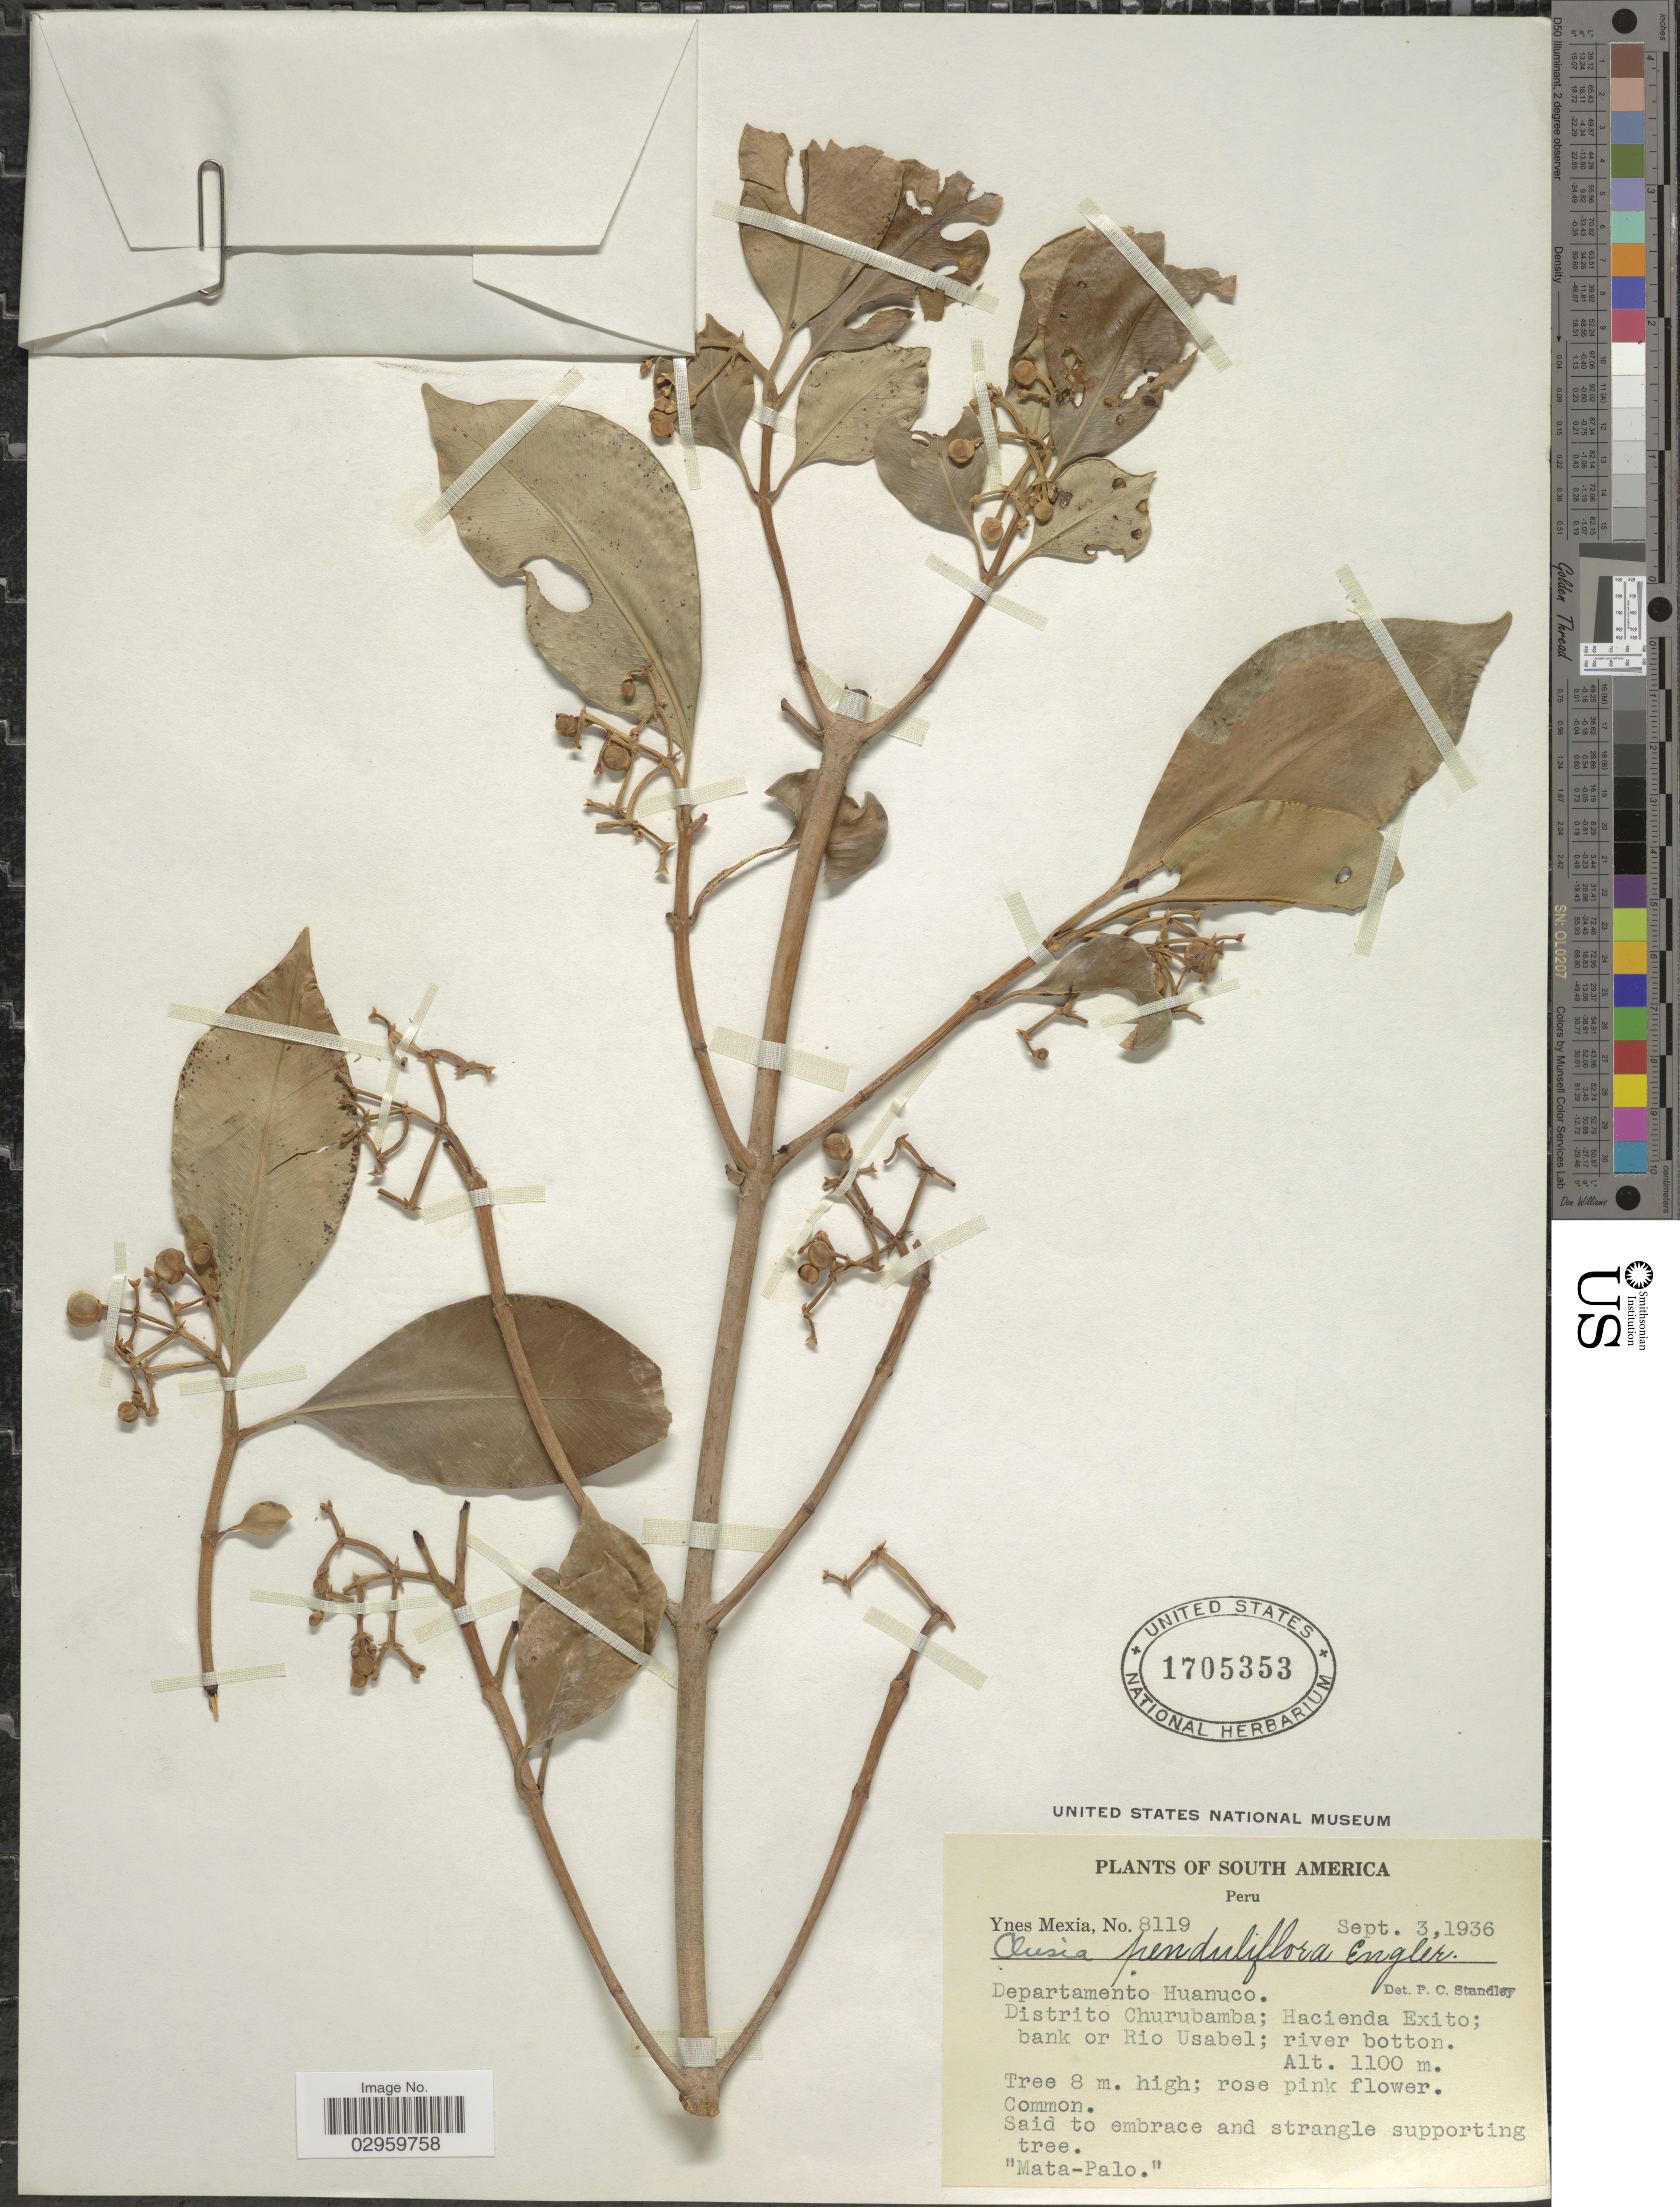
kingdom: Plantae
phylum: Tracheophyta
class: Magnoliopsida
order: Malpighiales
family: Clusiaceae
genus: Clusia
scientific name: Clusia penduliflora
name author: Engl.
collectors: Y. Mexia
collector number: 8119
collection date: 1936-09-03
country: Peru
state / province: Huánuco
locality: Departamento Huanuco. Distrito Churubamba; Hacienda Exito; bank or Rio Usabel.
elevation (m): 1100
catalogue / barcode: US 1705353